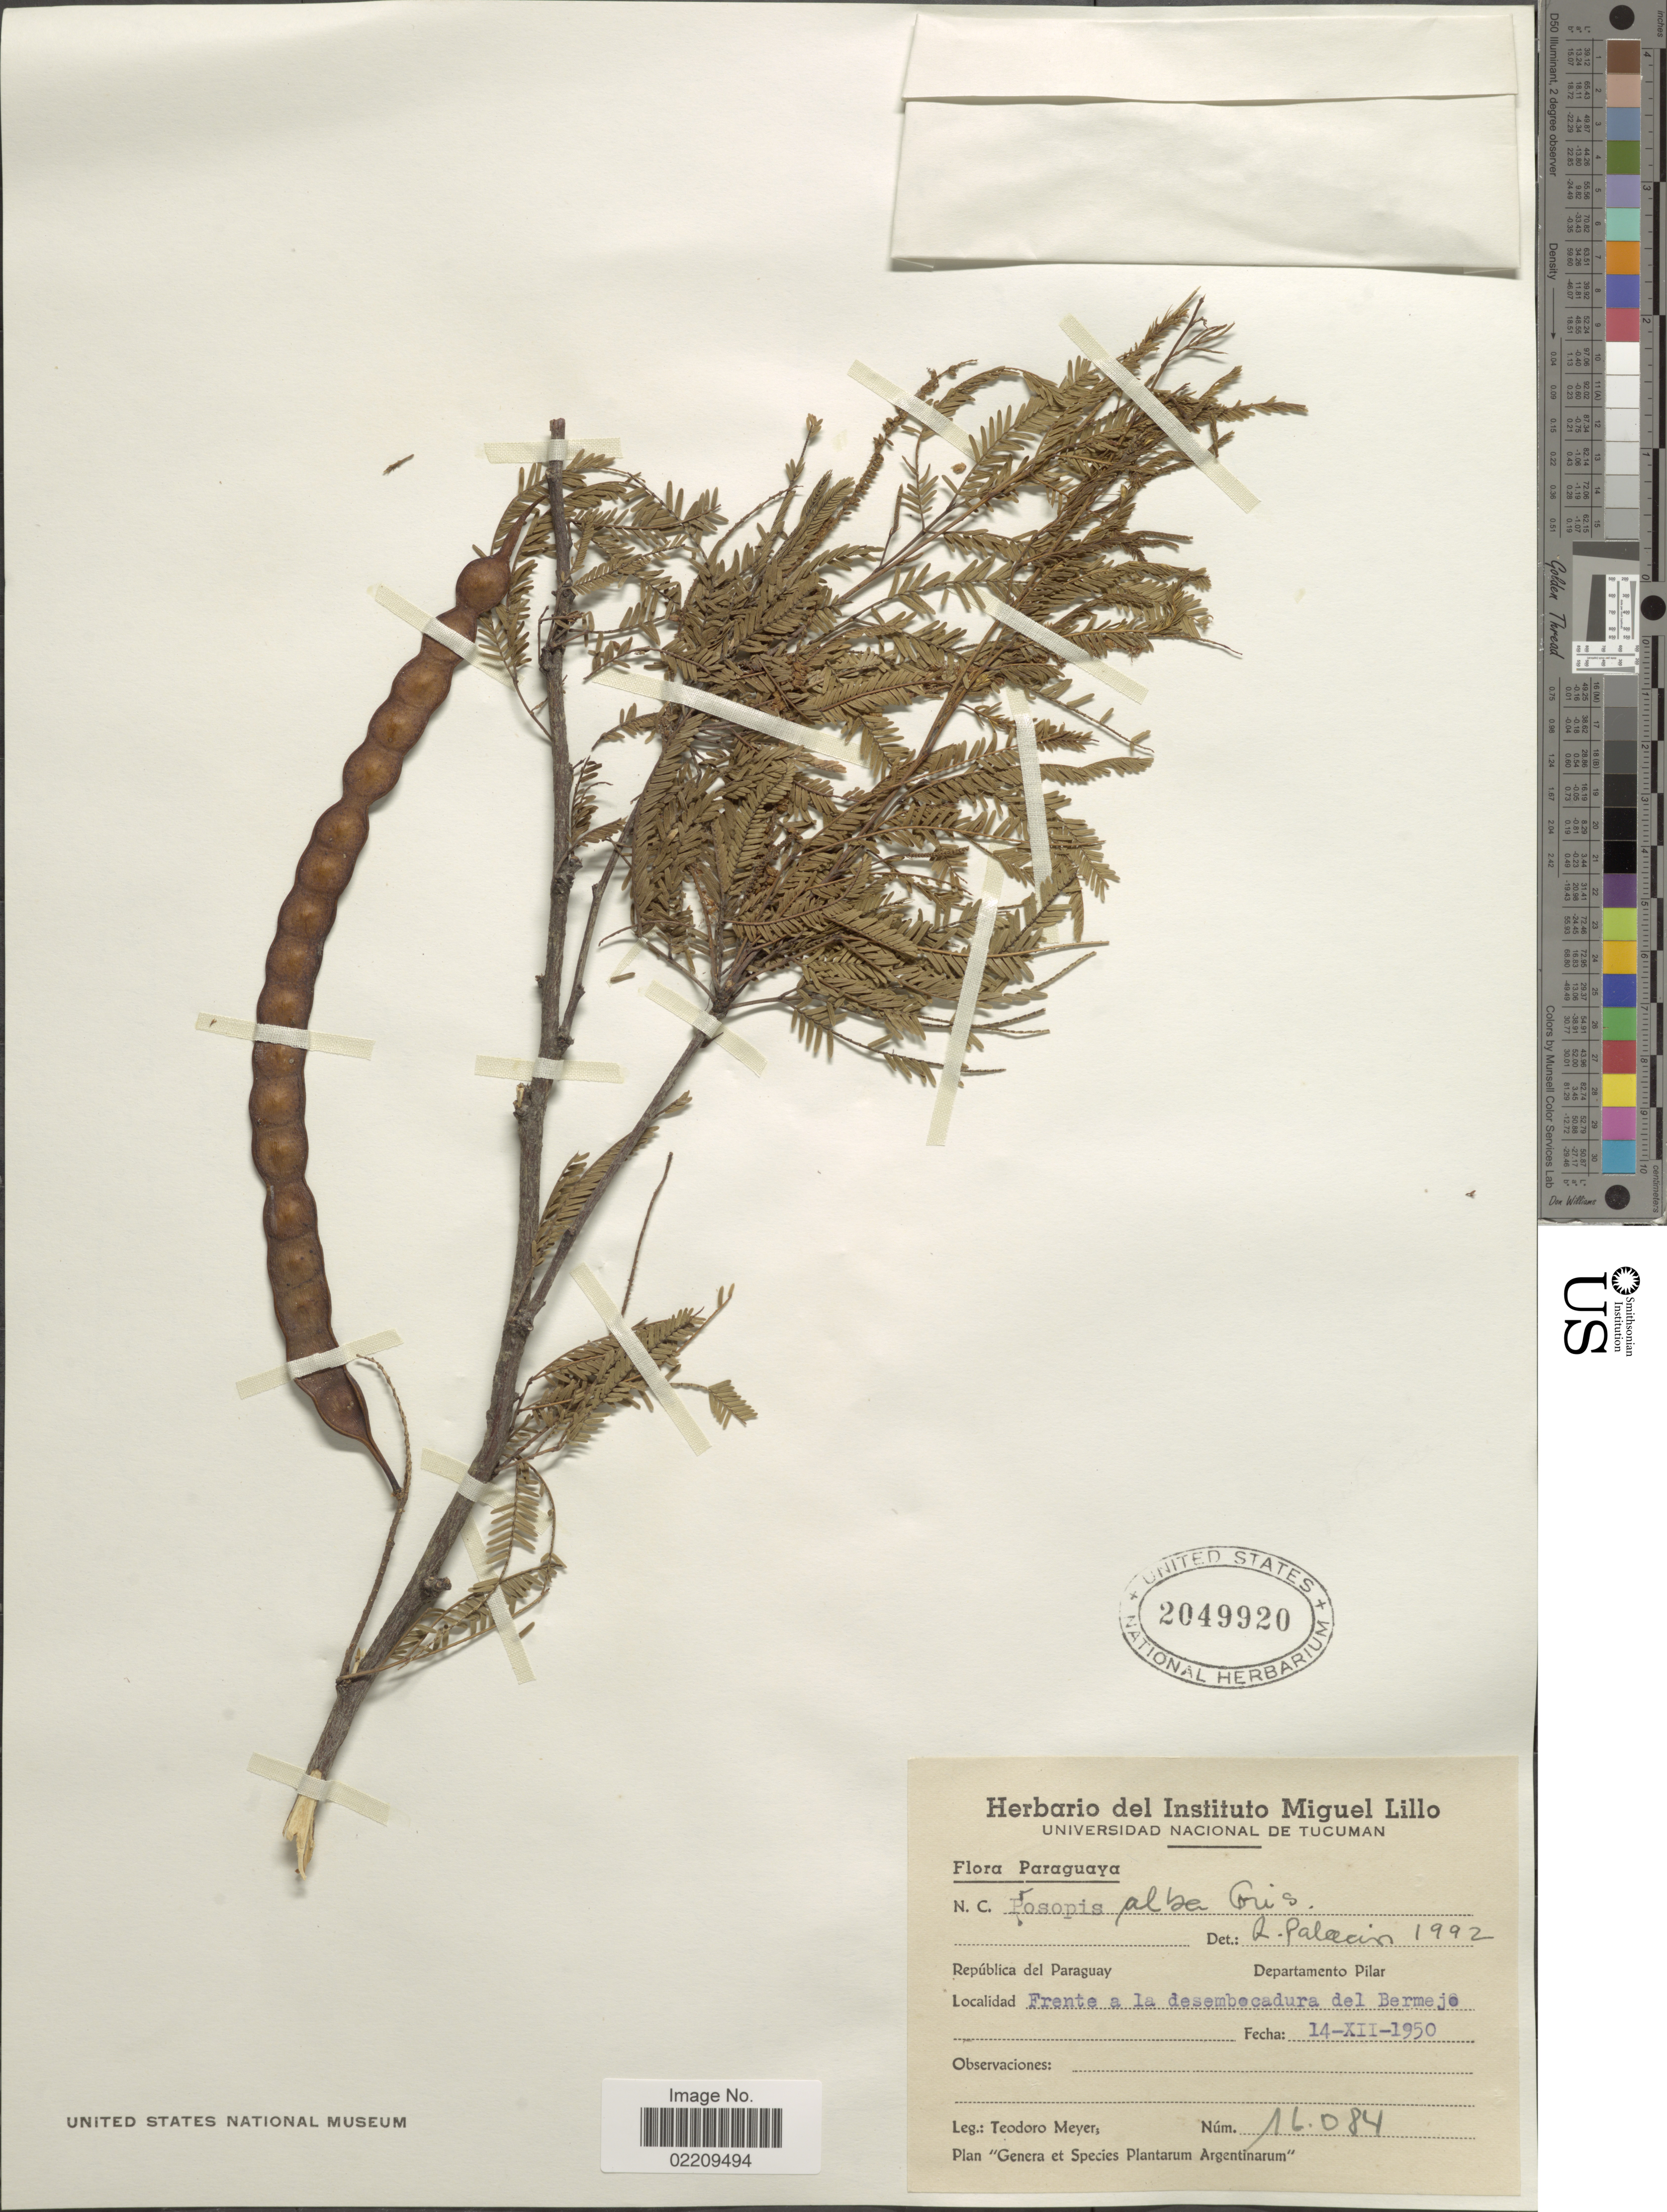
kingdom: Plantae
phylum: Tracheophyta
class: Magnoliopsida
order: Fabales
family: Fabaceae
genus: Neltuma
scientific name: Neltuma alba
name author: (Griseb.) C. E. Hughes & G.P. Lewis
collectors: T. Meyer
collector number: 16084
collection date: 1950-12-14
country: Paraguay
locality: Paraguaya. Departamento Pilar. Frente a la desembocadura del Bermejo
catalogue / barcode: US 2049920